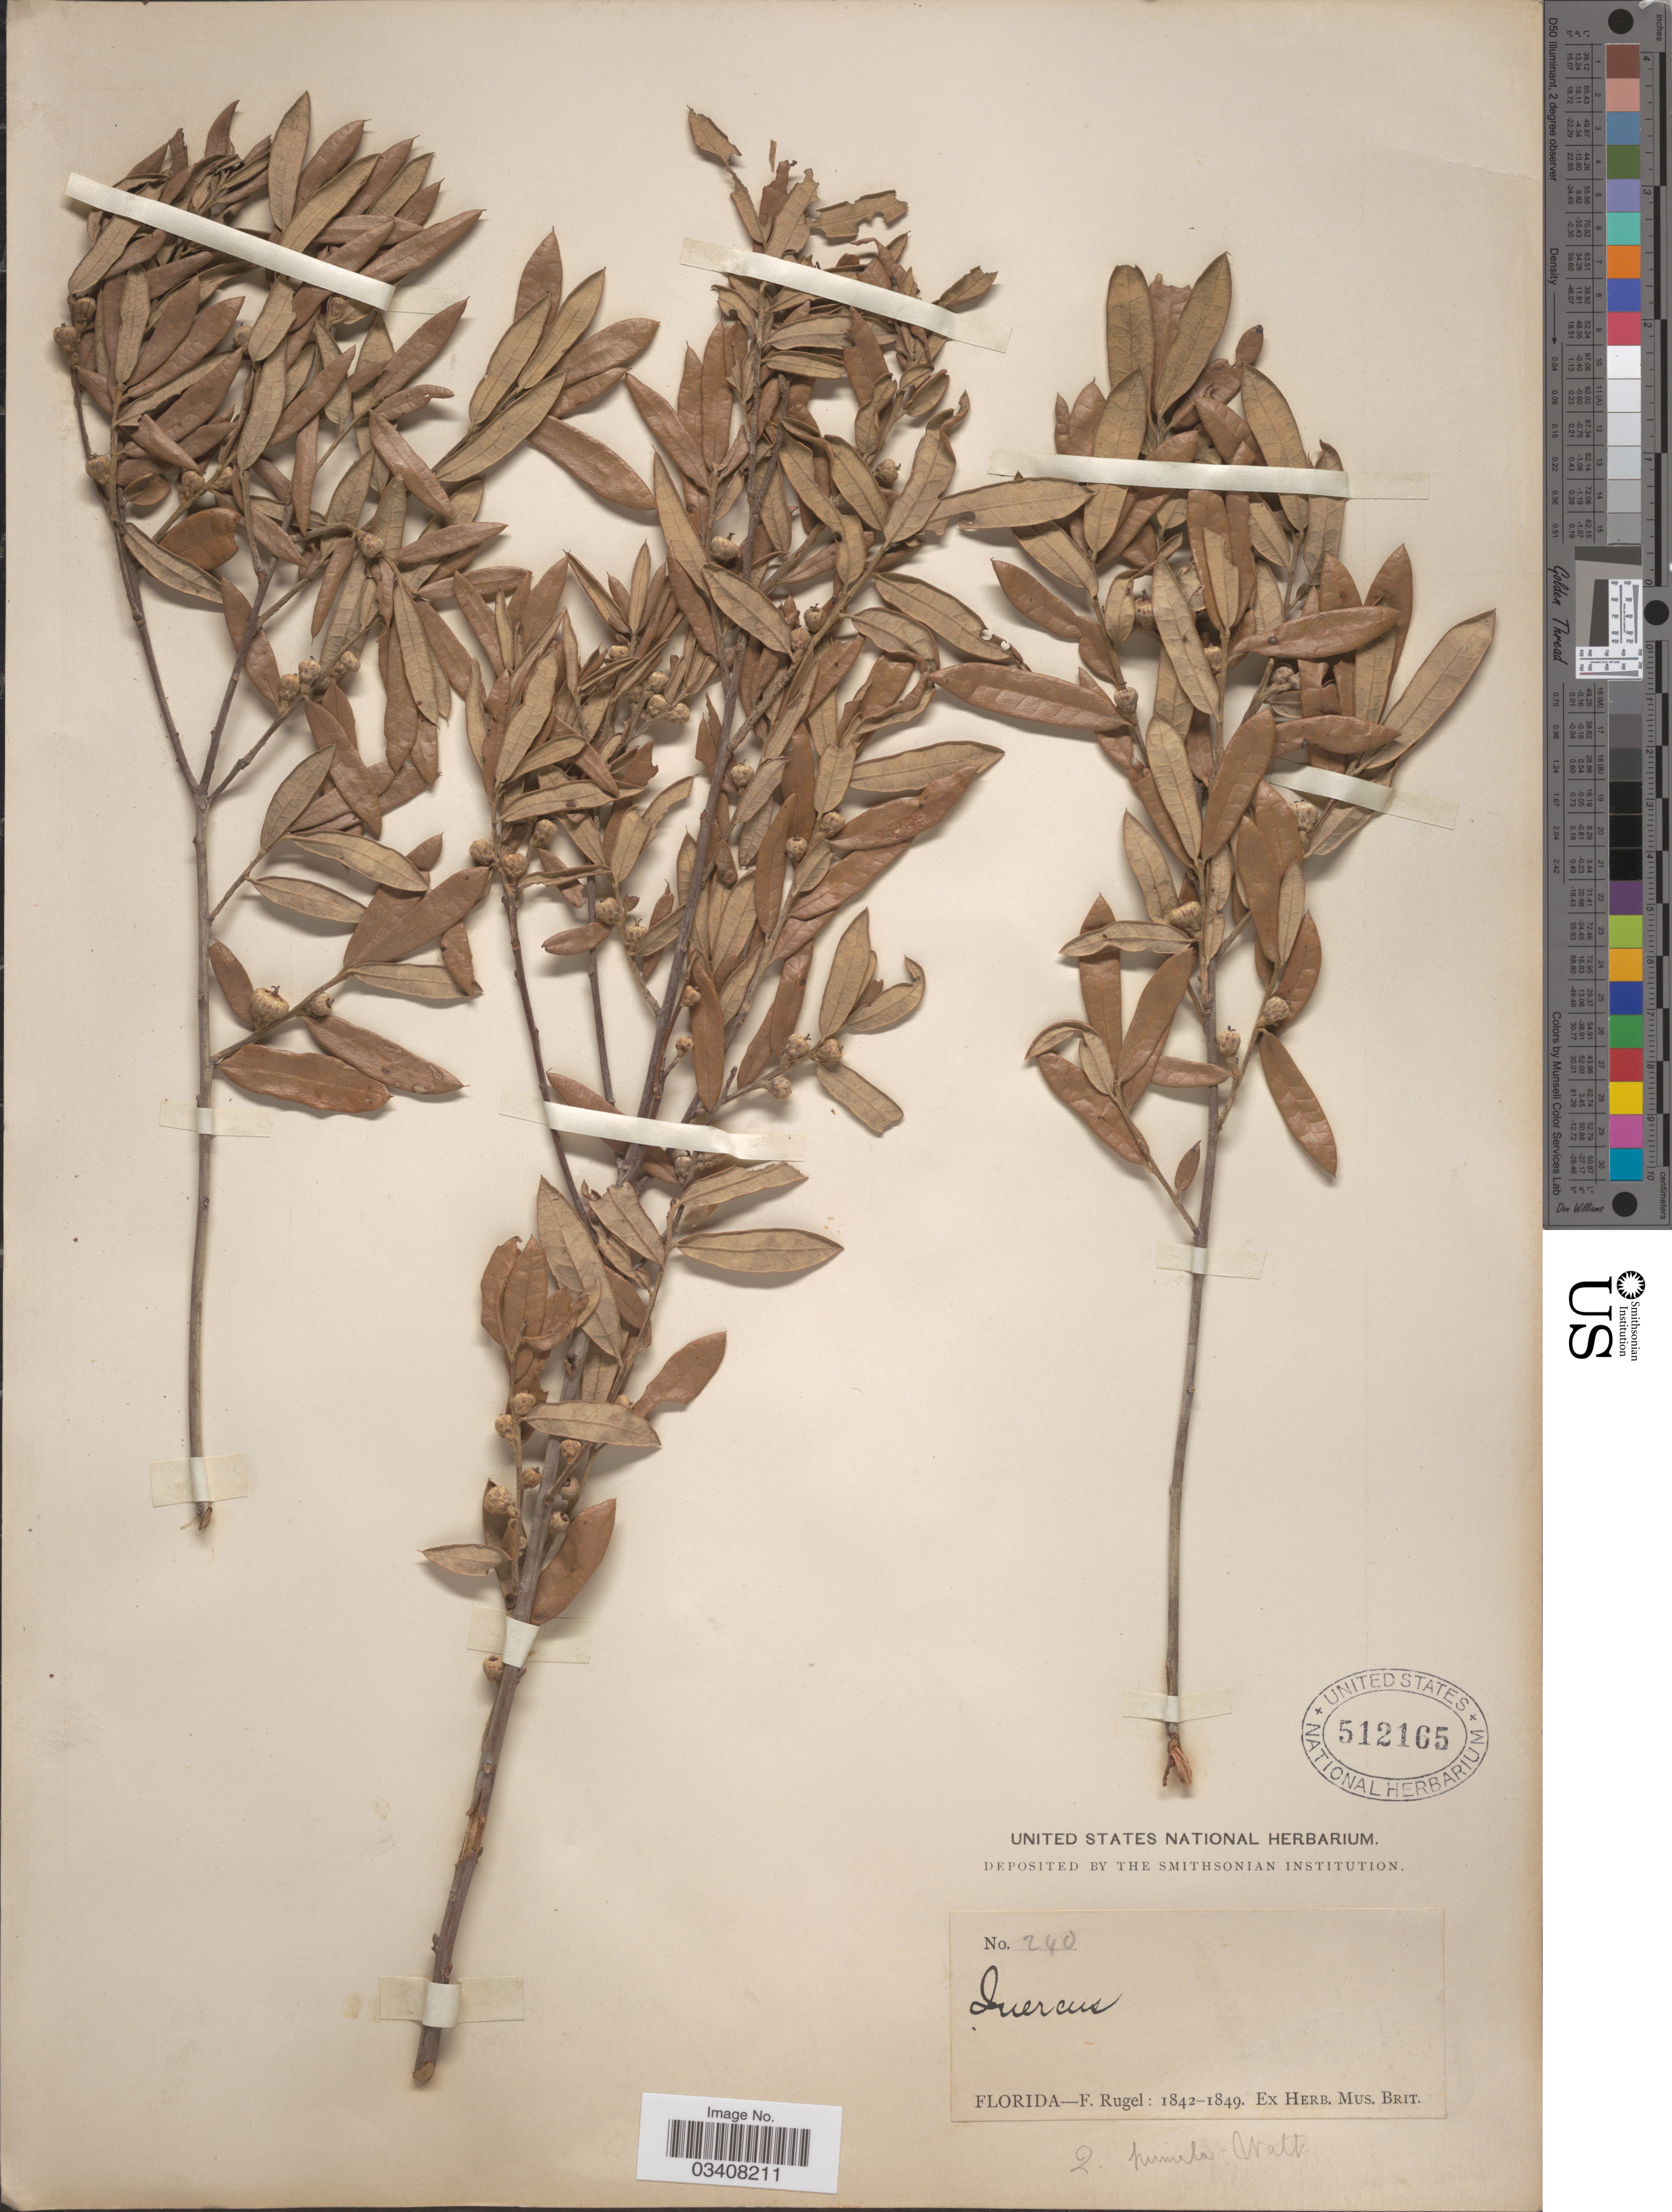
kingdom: Plantae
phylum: Tracheophyta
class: Magnoliopsida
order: Fagales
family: Fagaceae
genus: Quercus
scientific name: Quercus pumila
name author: Walter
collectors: F. Rugel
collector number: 240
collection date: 1842/1849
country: United States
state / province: Florida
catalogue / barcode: US 512165